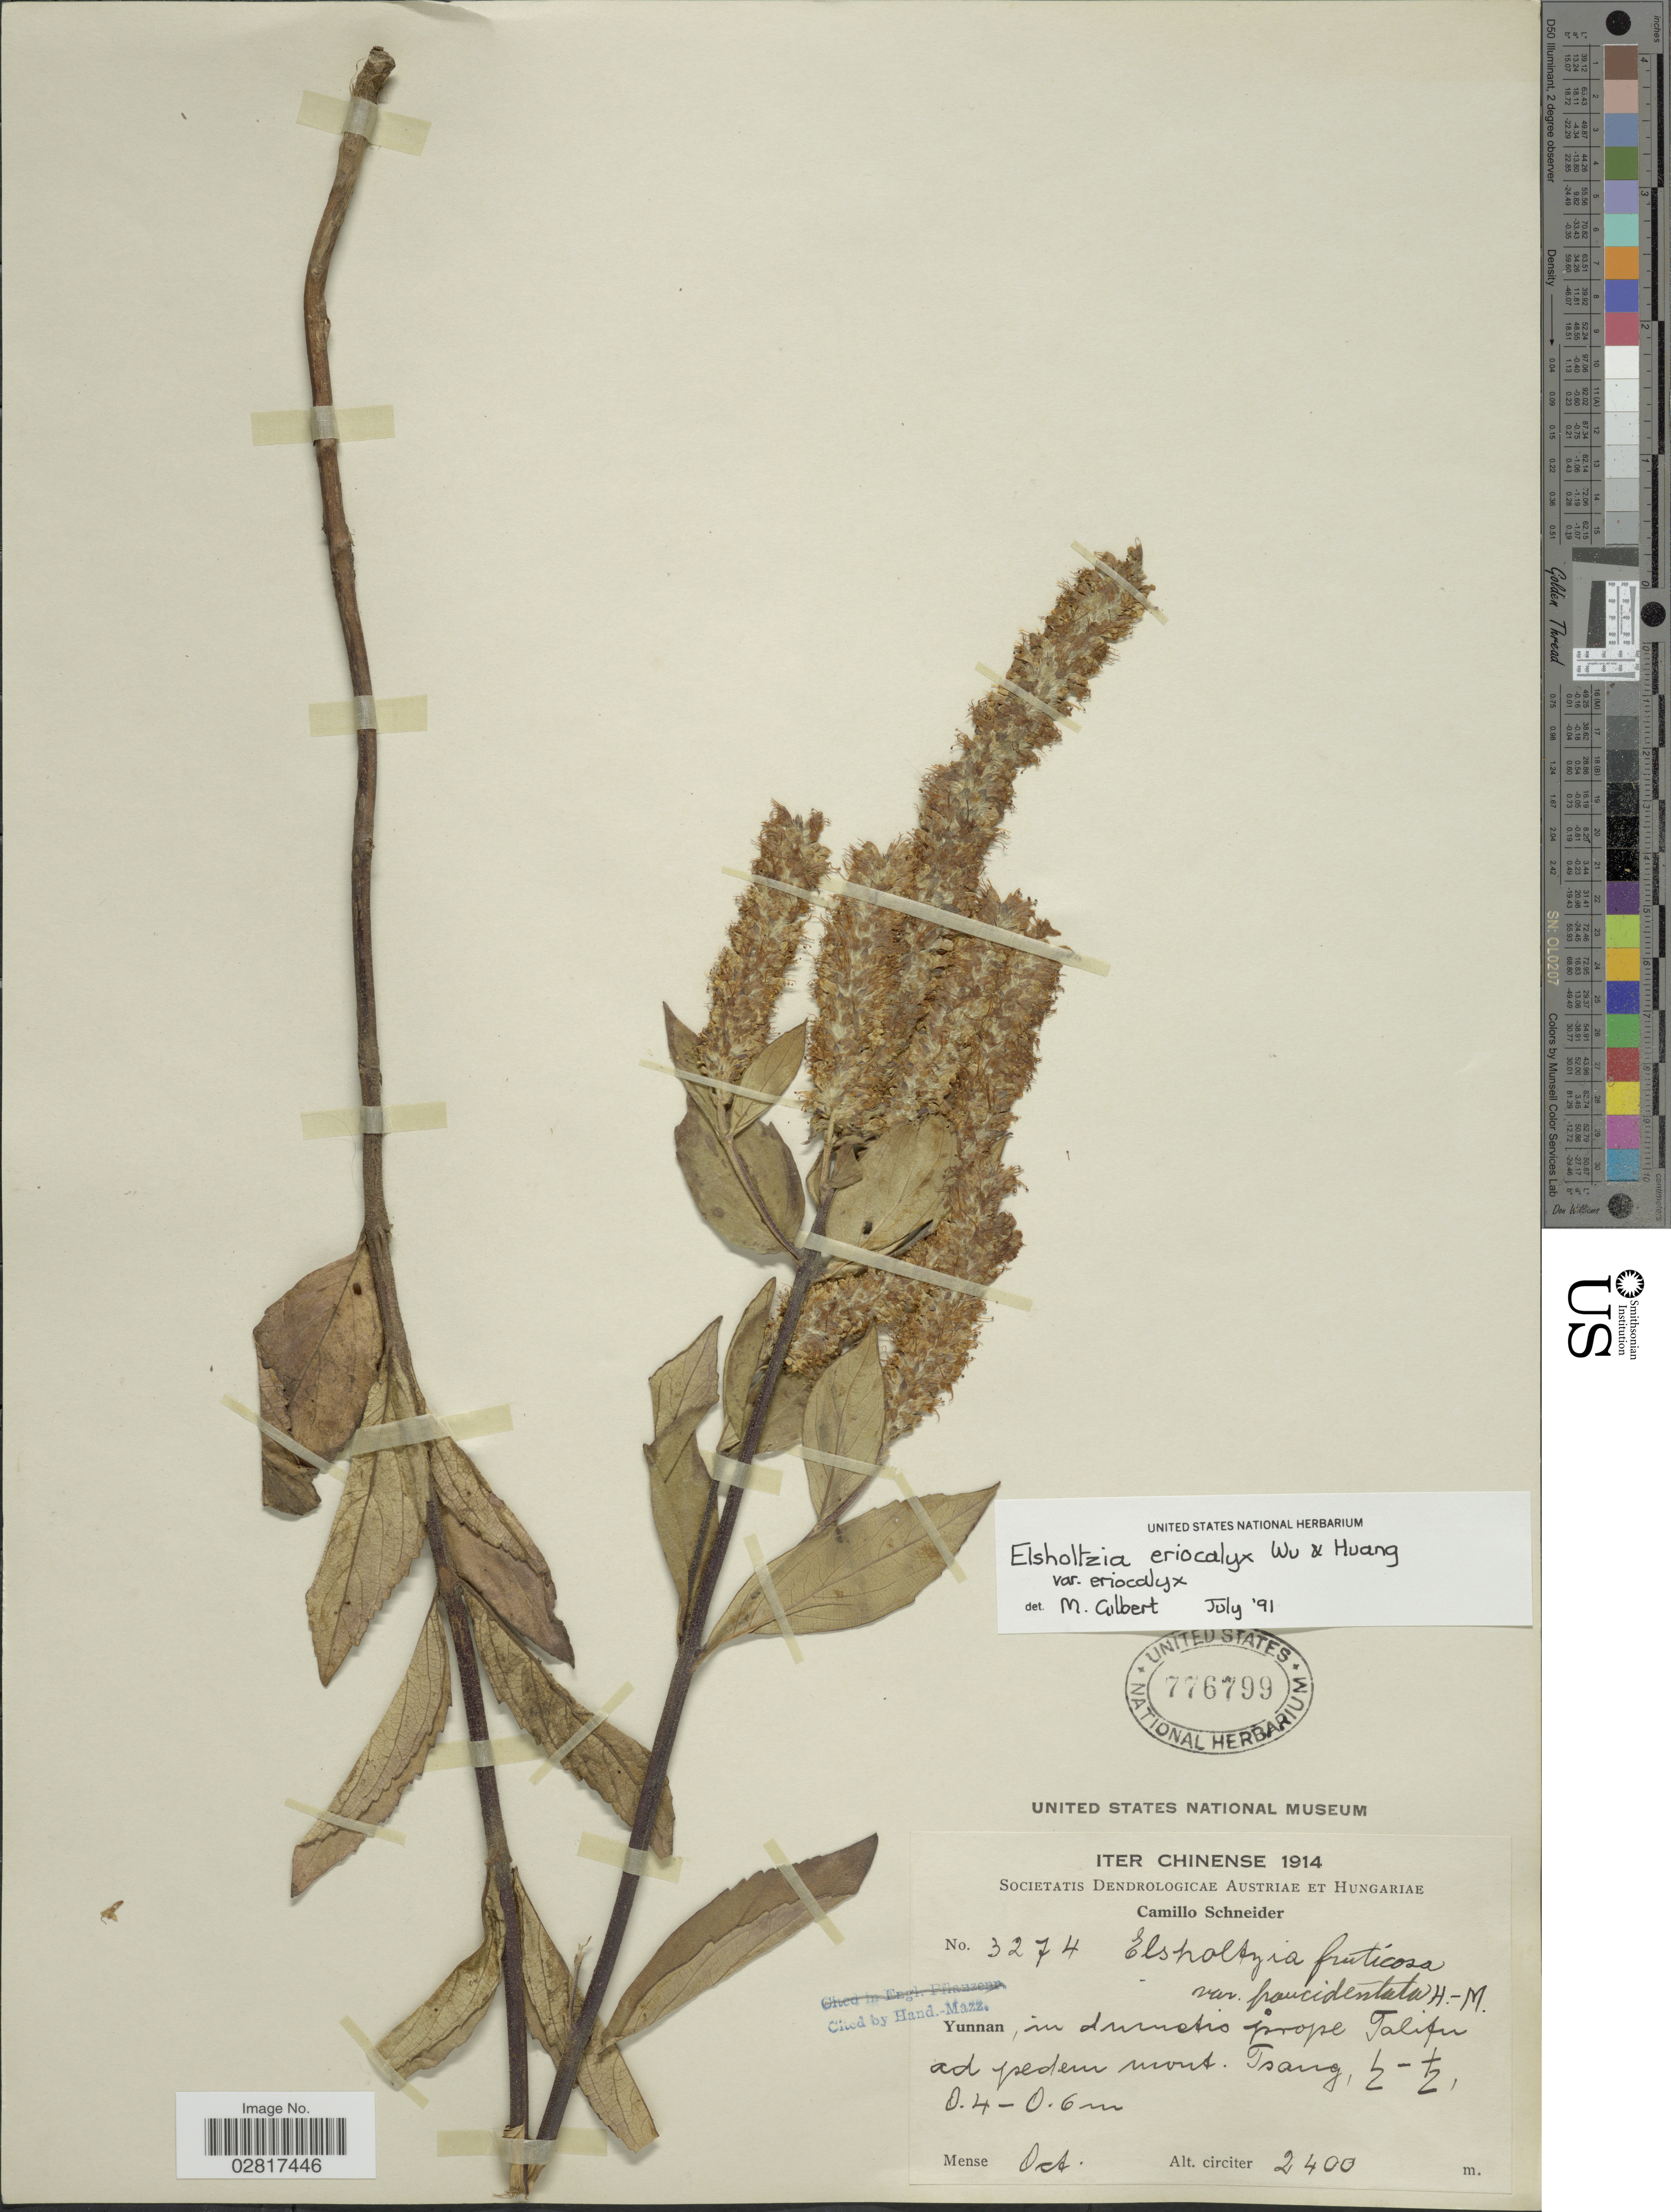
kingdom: Plantae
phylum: Tracheophyta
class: Magnoliopsida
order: Lamiales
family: Lamiaceae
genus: Elsholtzia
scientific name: Elsholtzia eriocalyx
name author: C.Y. Wu & S.C. Huang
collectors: C. K. Schneider & Y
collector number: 3274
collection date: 1914-10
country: China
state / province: Yunnan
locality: In dumetis prope Talipu ad pedem mont. Tsang.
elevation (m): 2400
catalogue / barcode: US 776799